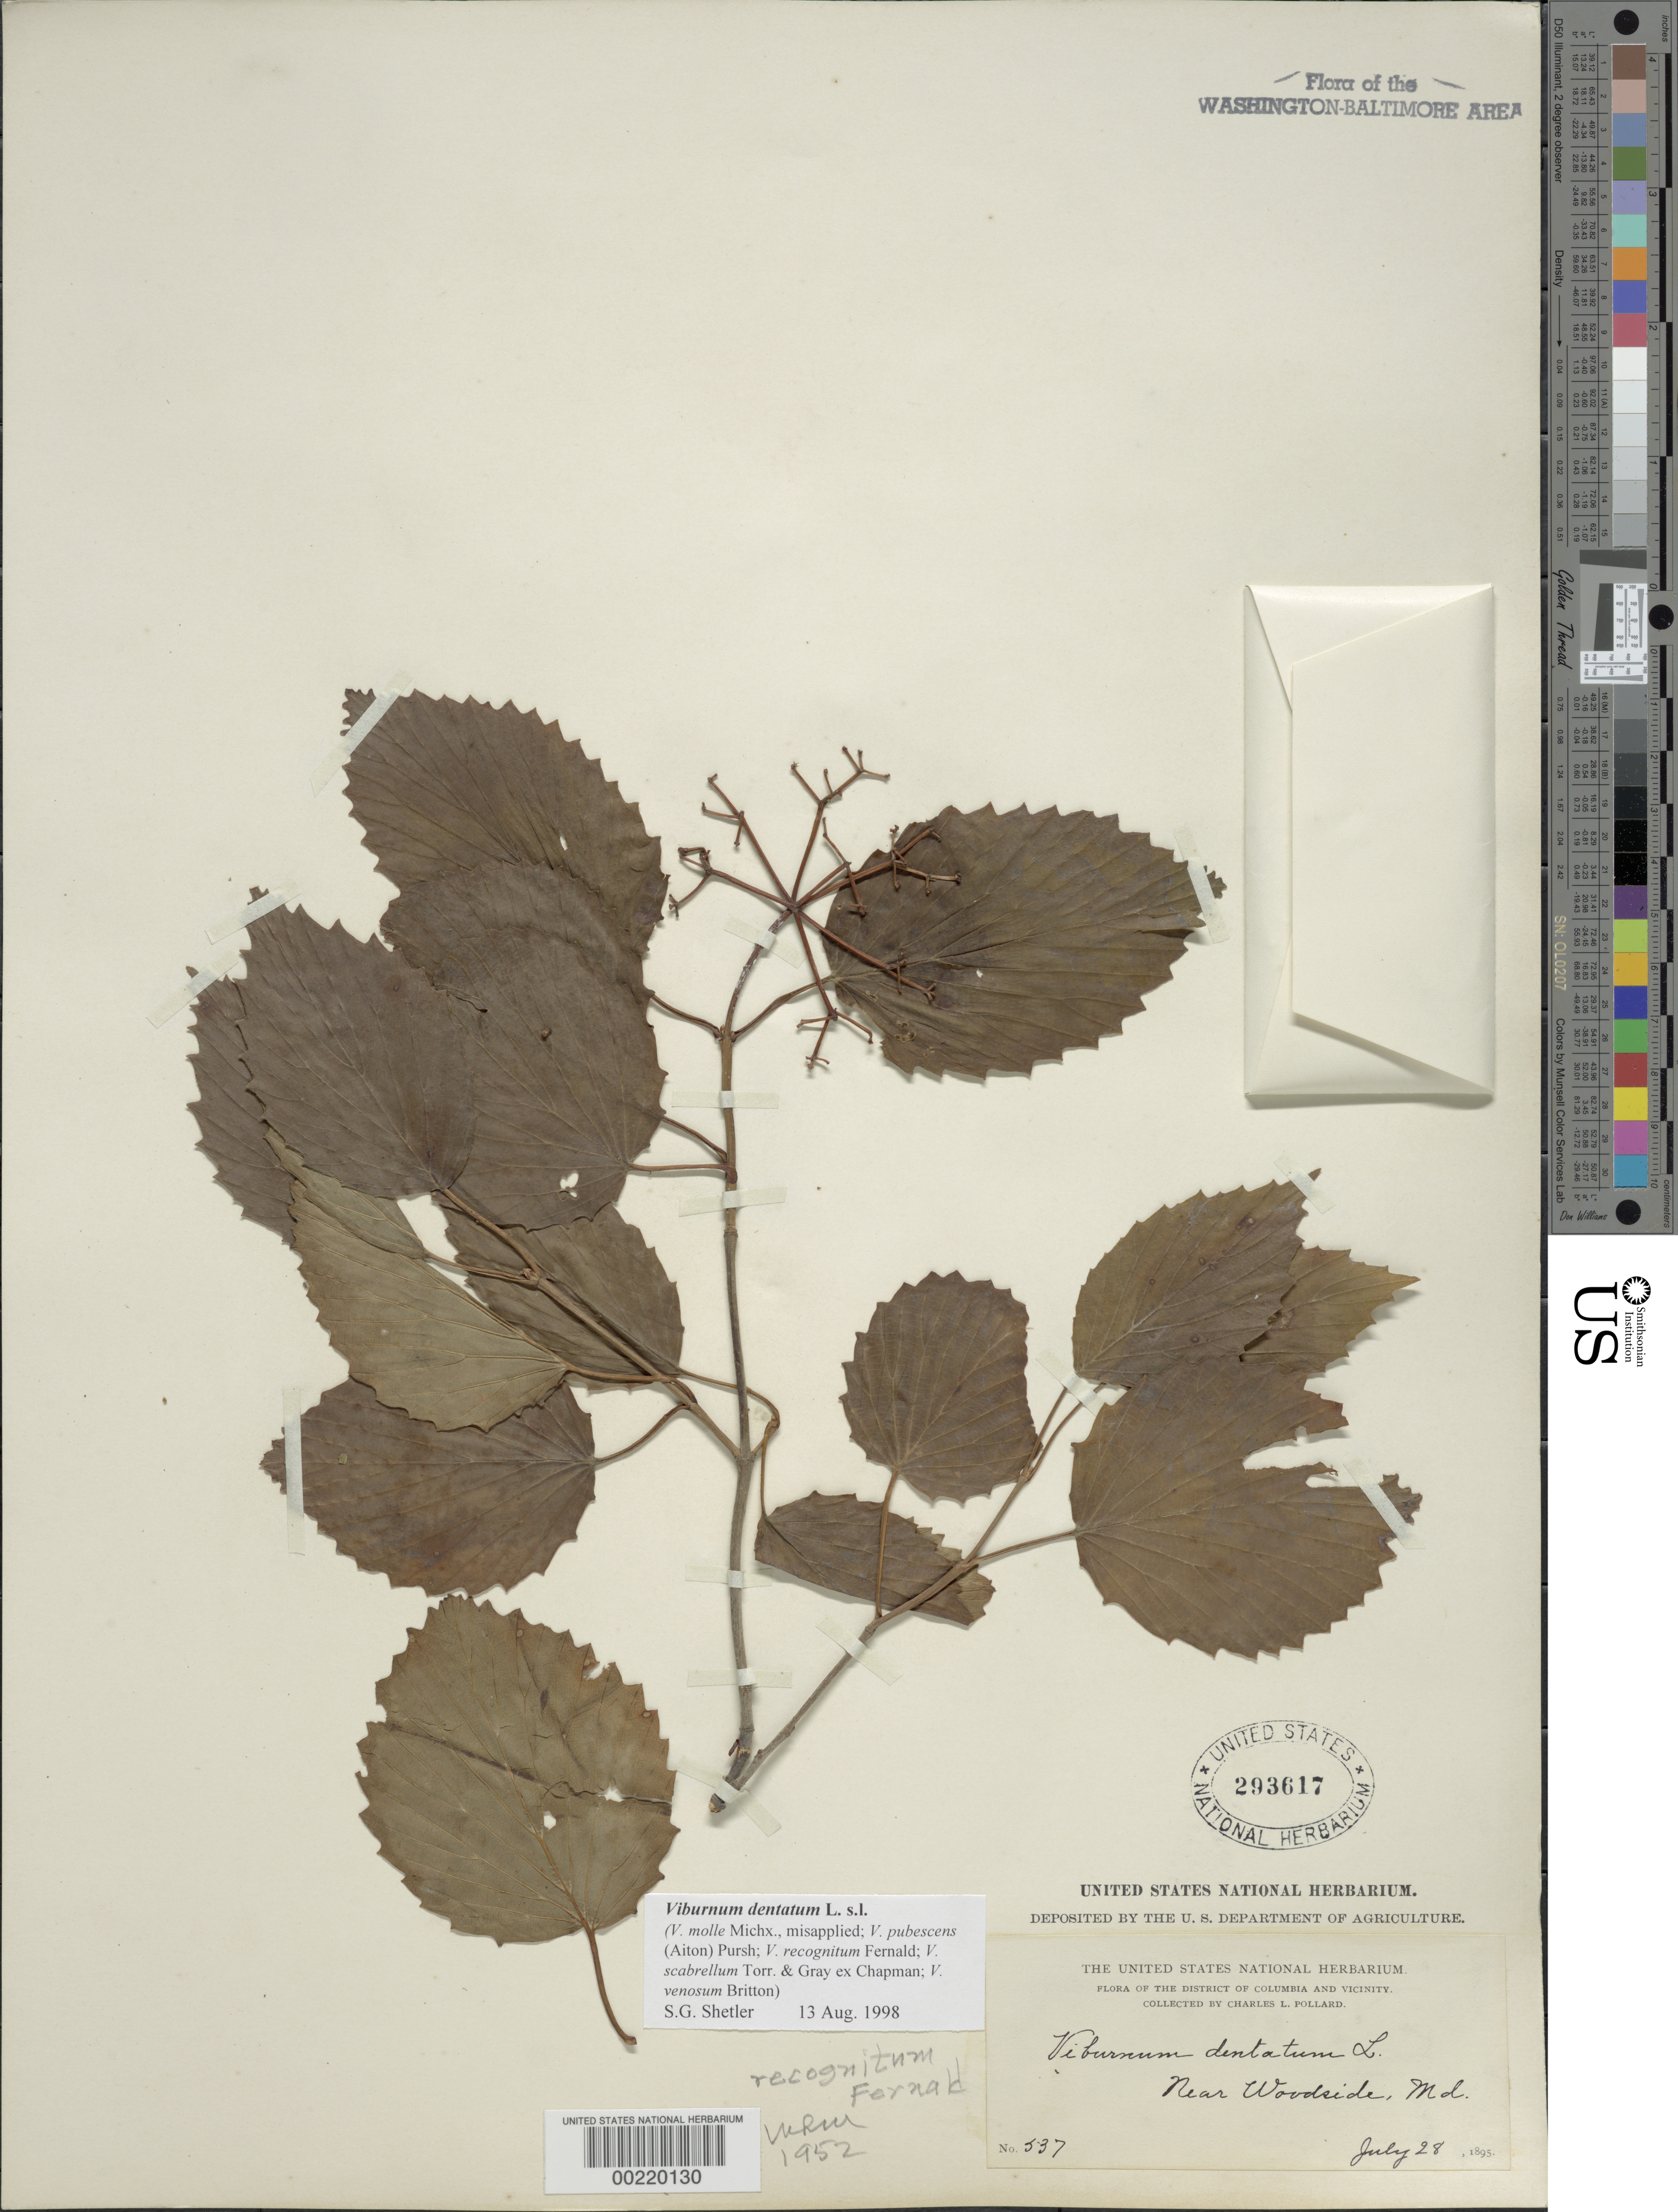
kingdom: Plantae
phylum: Tracheophyta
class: Magnoliopsida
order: Dipsacales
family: Viburnaceae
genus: Viburnum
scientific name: Viburnum dentatum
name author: L.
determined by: McAtee, W. L.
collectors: C. L. Pollard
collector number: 537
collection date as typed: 28 Jul 1895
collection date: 1895-07-28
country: United States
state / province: Maryland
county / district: Montgomery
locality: Woodside, near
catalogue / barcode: US 293617